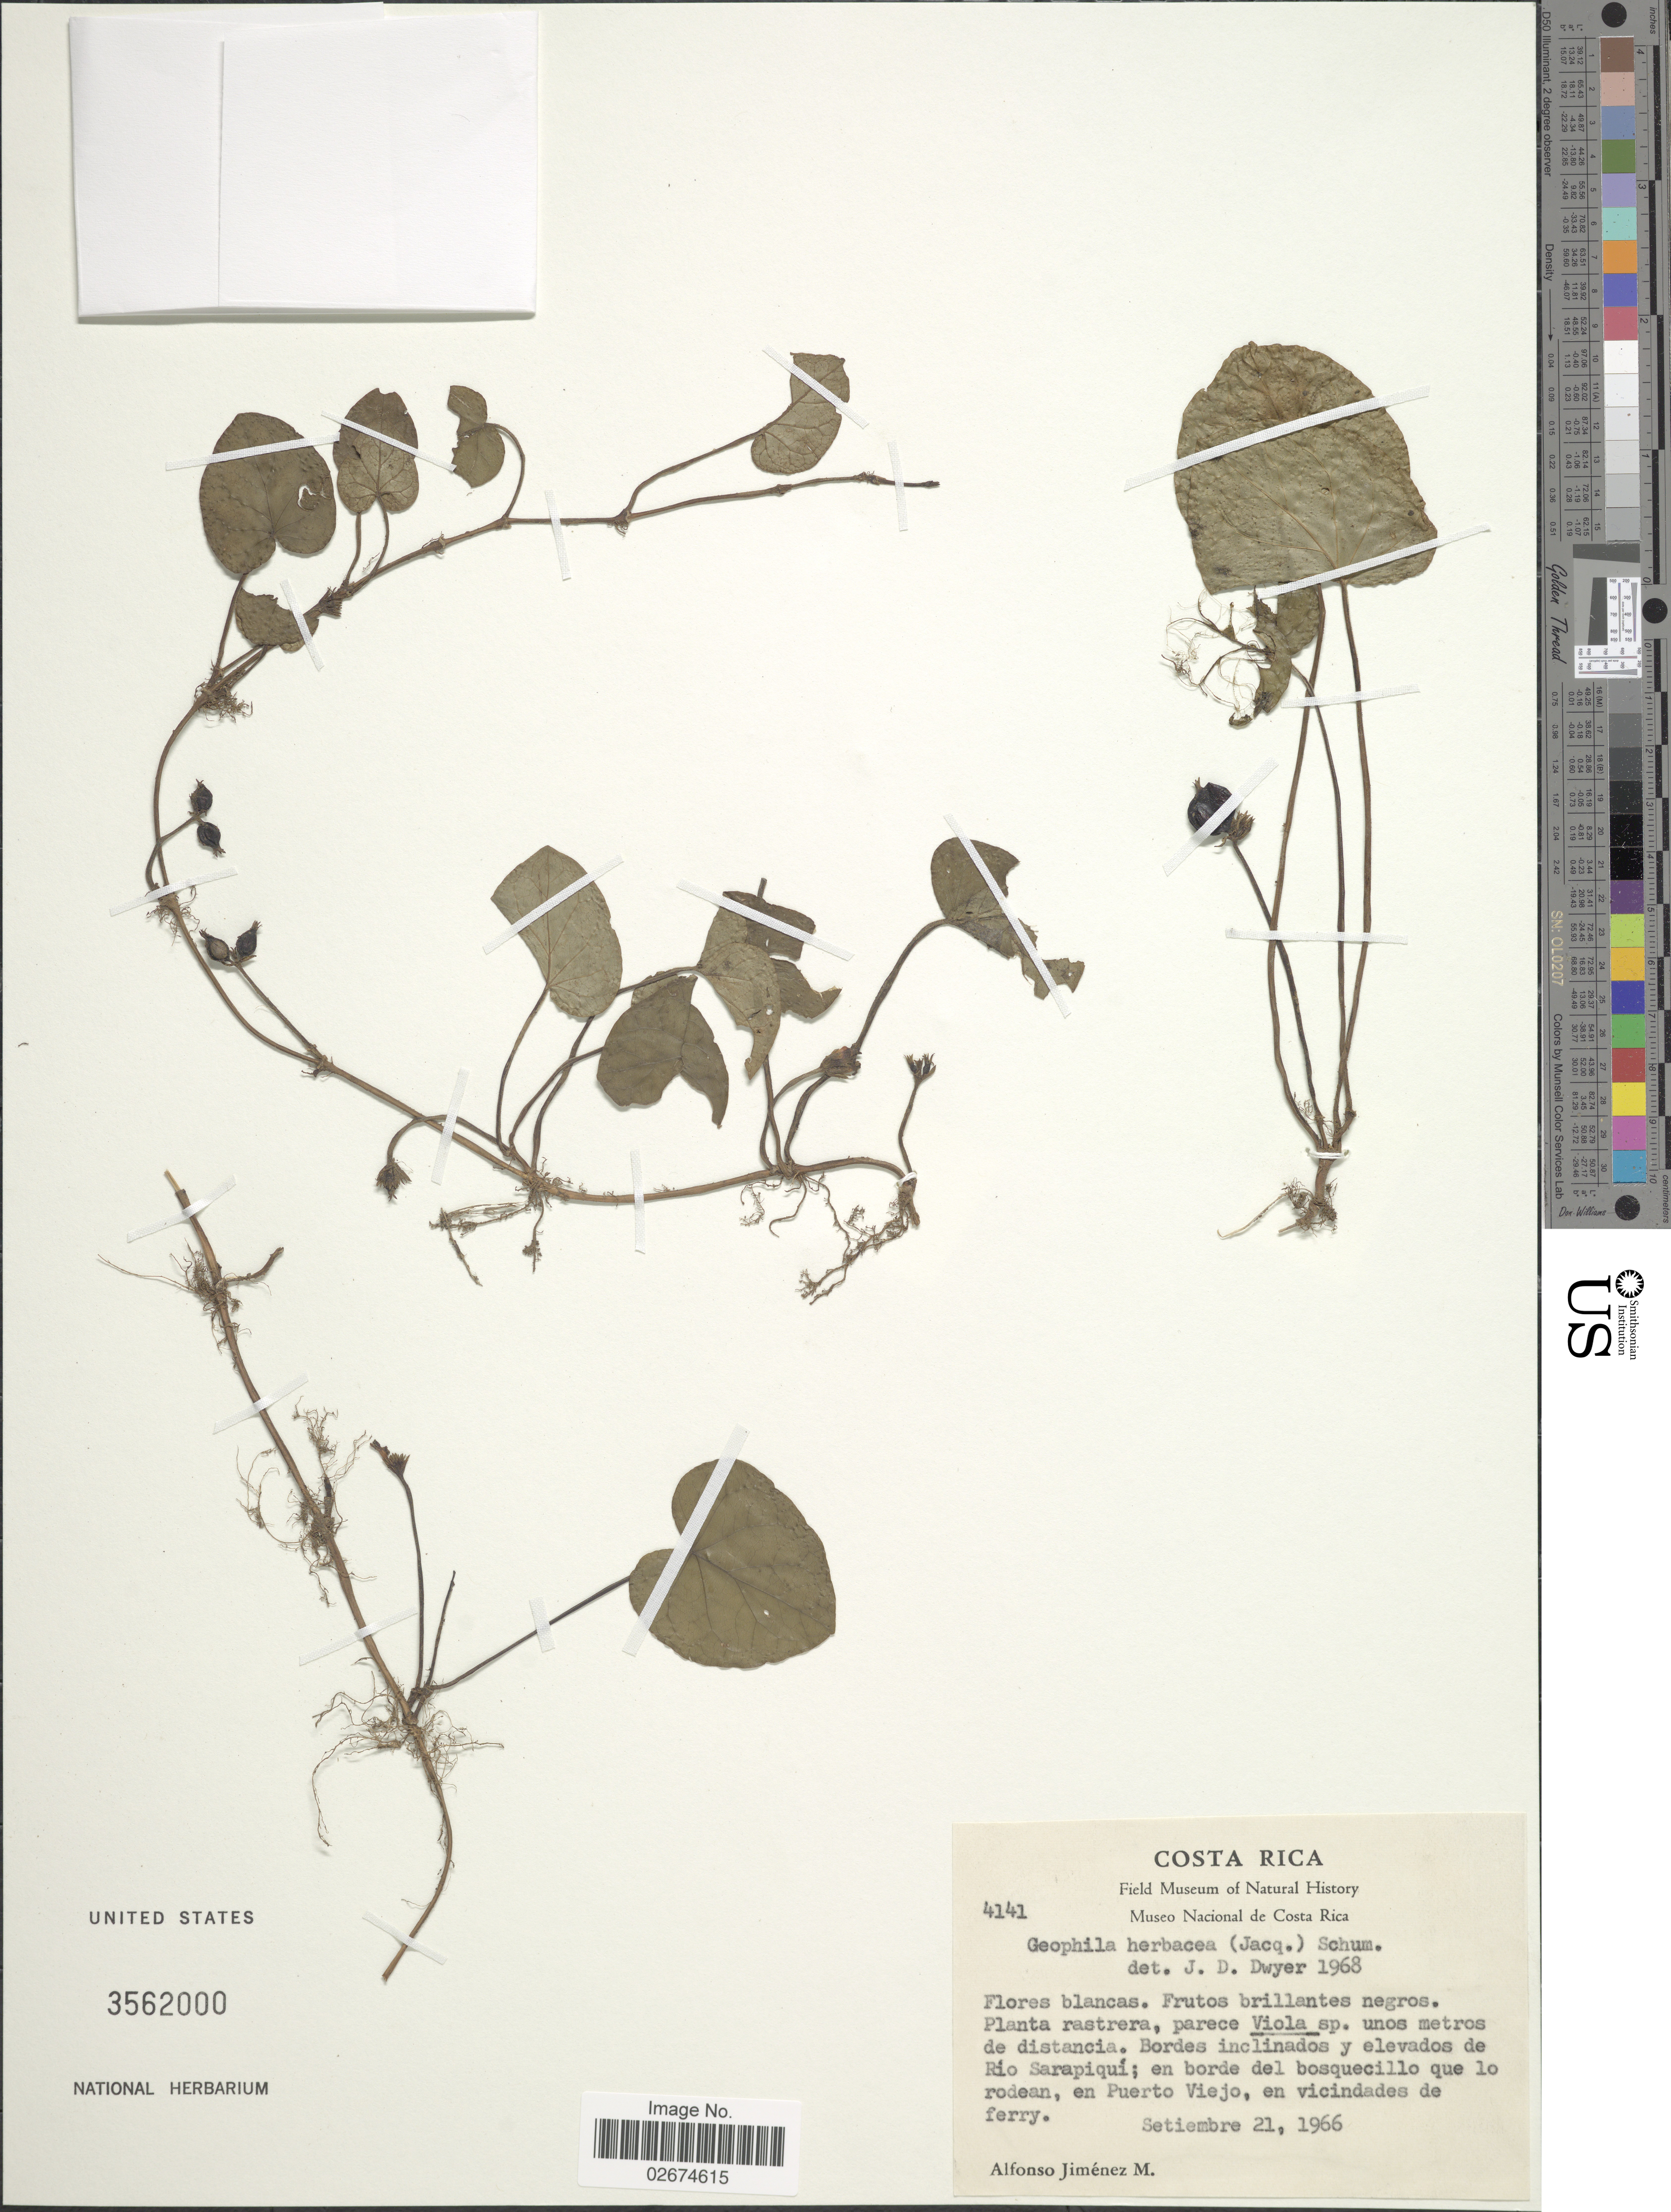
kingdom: Plantae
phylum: Tracheophyta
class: Magnoliopsida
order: Gentianales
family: Rubiaceae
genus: Geophila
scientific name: Geophila herbacea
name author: (Jacq.) K. Schum.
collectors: A. Jimenez M.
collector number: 4141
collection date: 1966-09-21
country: Costa Rica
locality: Rio Sarapiqui, en borde del bosquecillo que lo rodean, en Puerto Viejo, en vicindades de ferry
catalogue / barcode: US 3562000